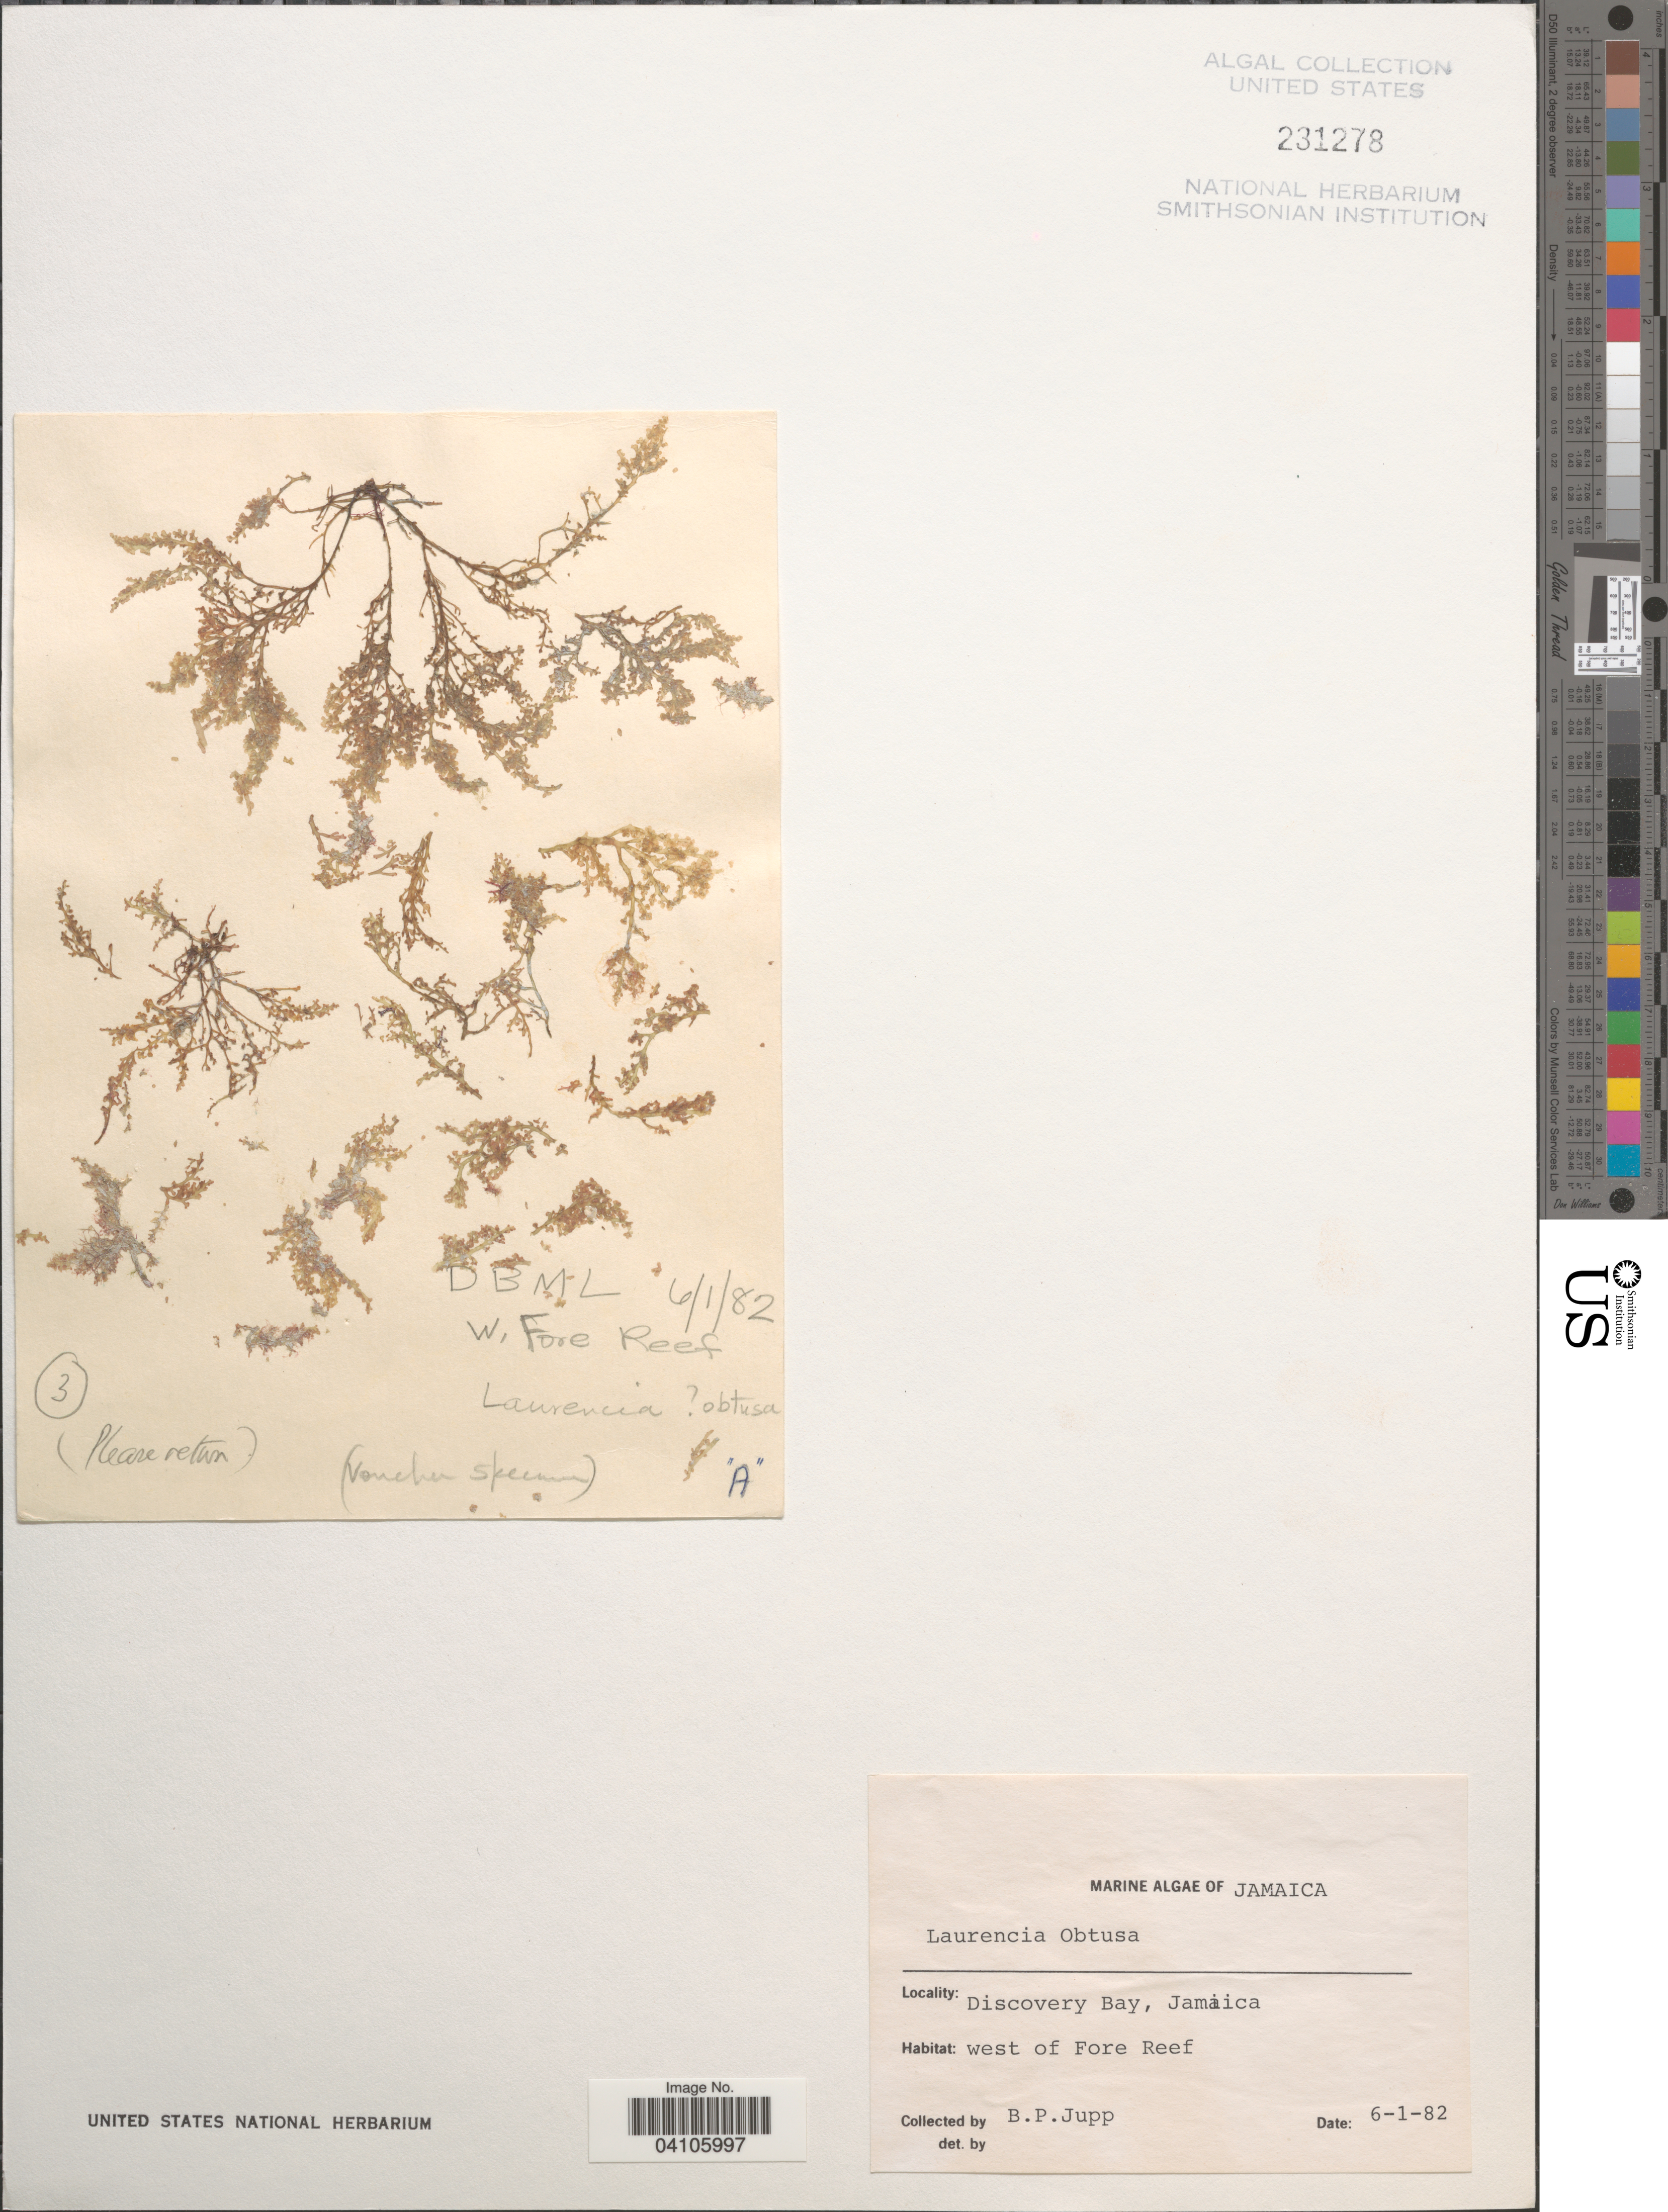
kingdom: Plantae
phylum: Rhodophyta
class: Florideophyceae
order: Ceramiales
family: Rhodomelaceae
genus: Laurencia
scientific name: Laurencia obtusa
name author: (Huds.) J.V.Lamouroux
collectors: B. Jupp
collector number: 3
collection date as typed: Transcribed d/m/y: 6/1/82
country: Jamaica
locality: Discovery Bay. Ca. West of Fore Reef.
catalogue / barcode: US 231278